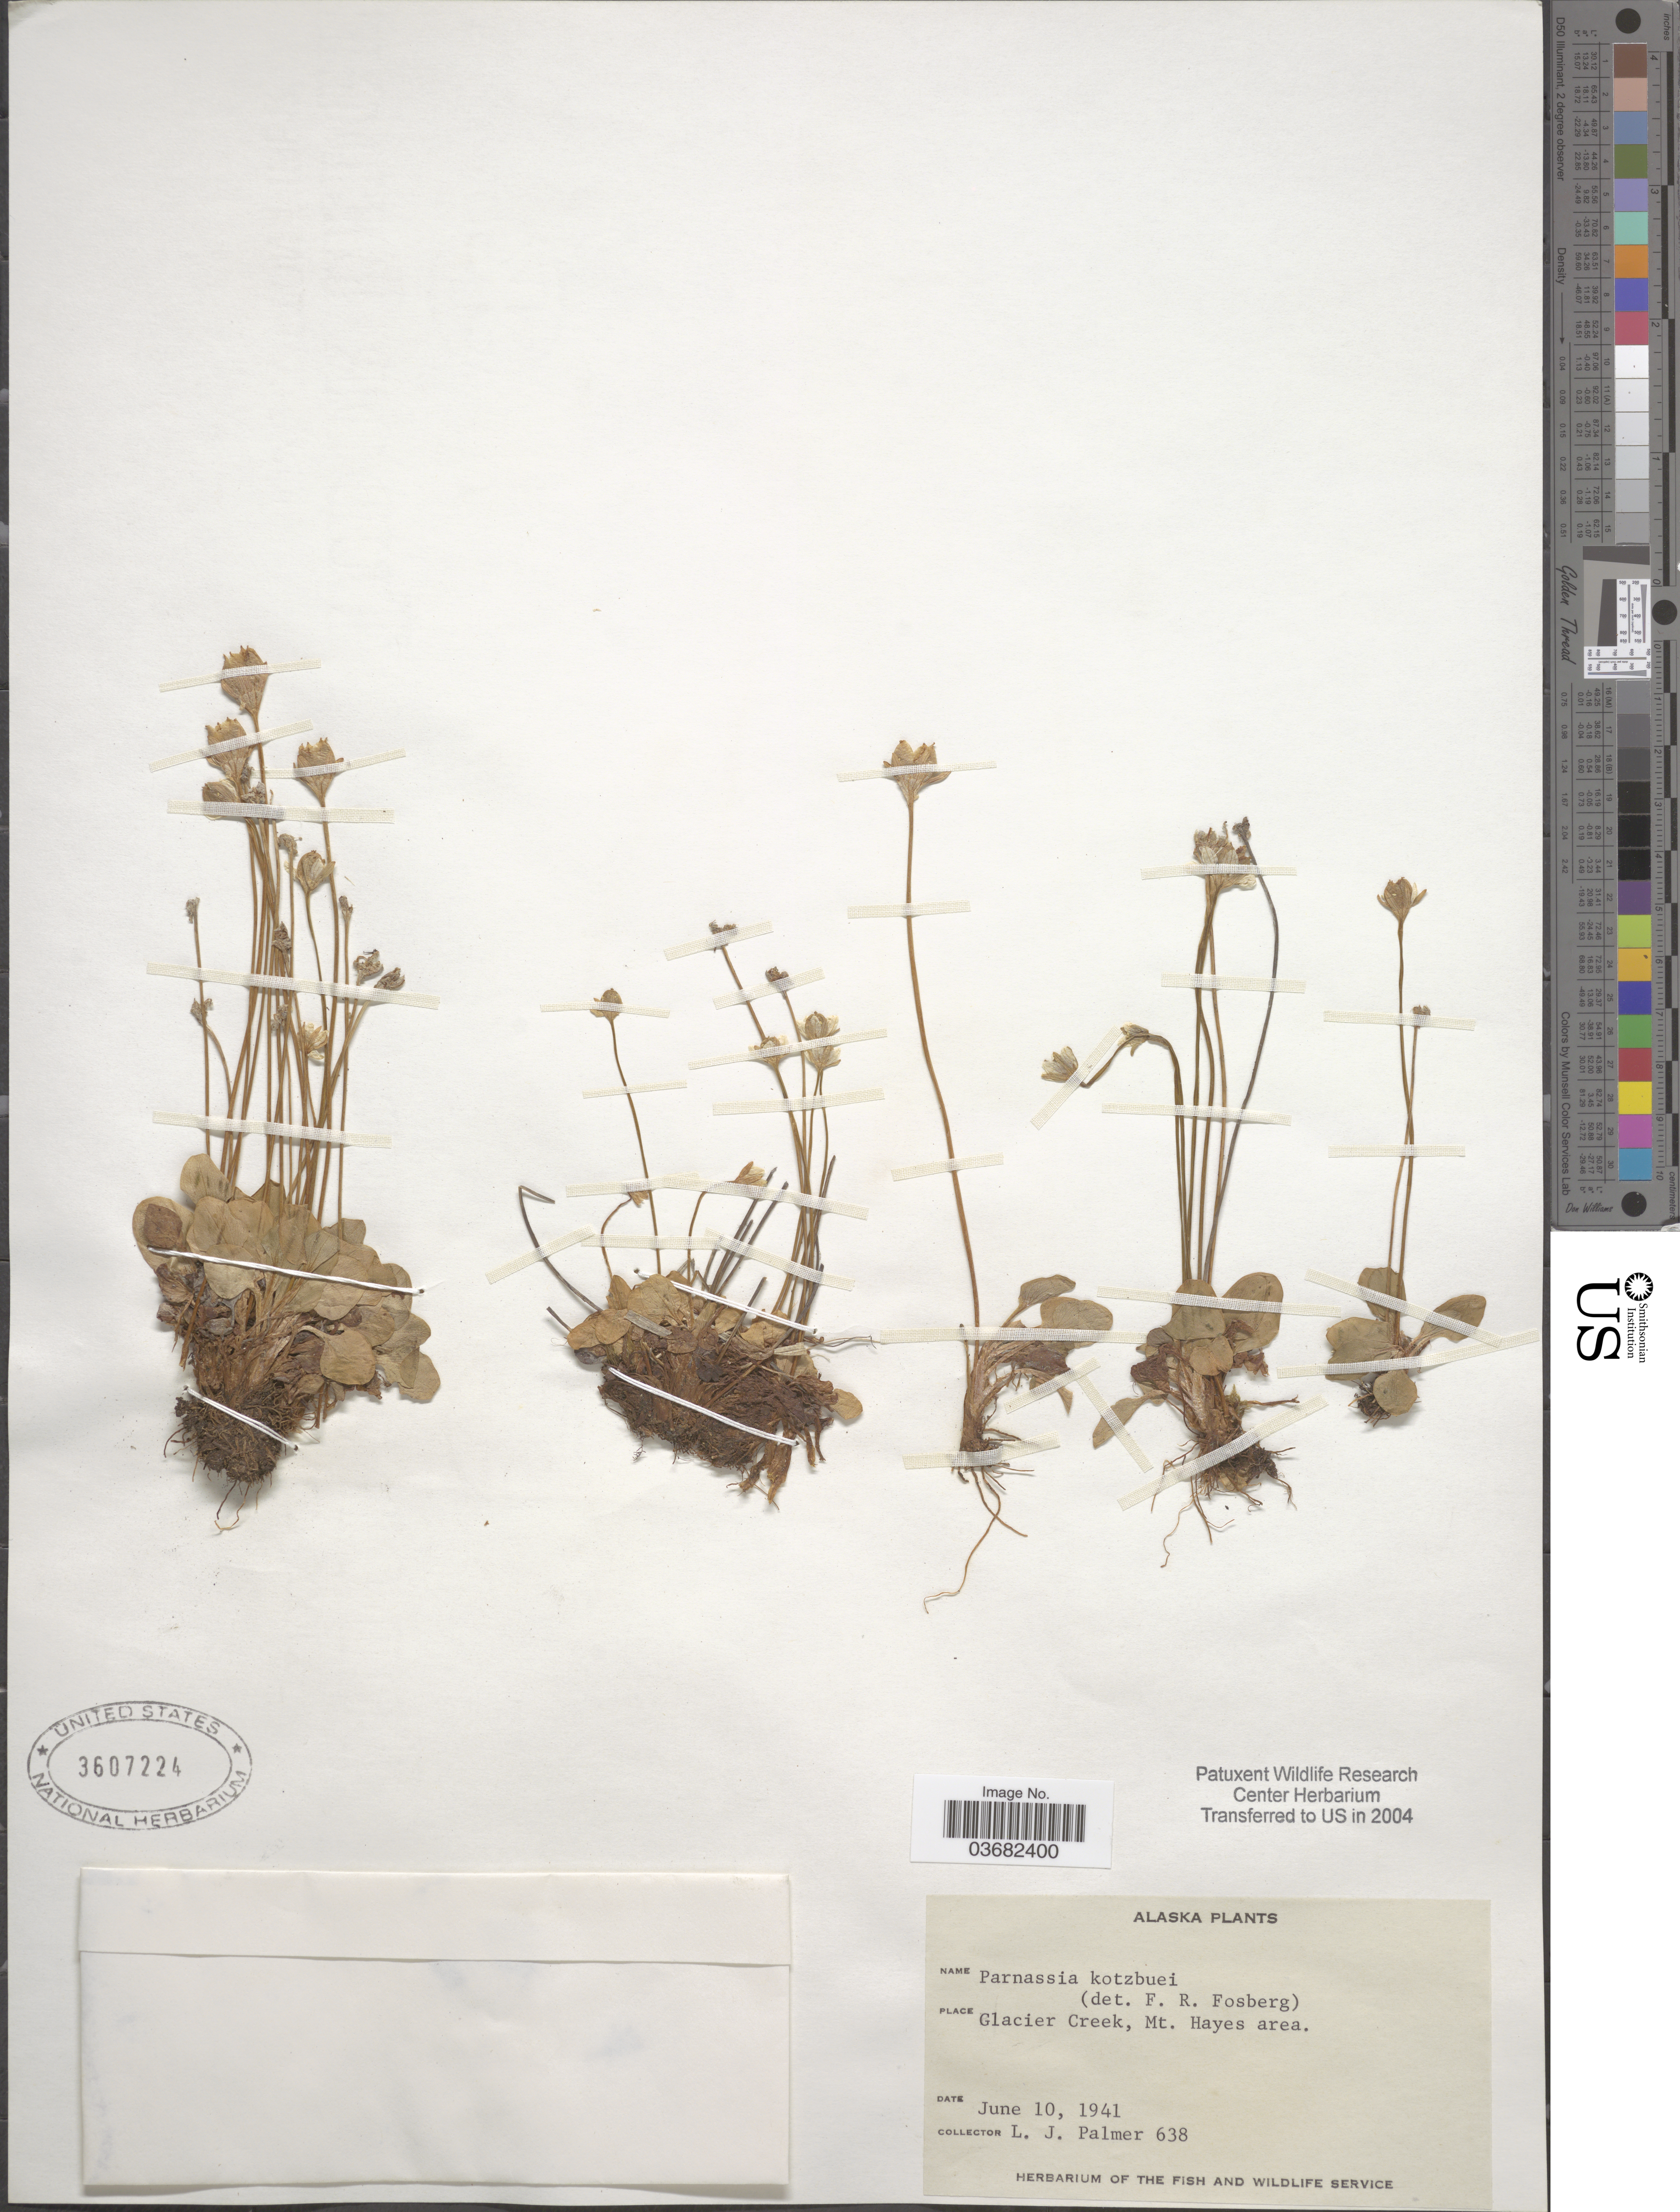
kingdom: Plantae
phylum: Tracheophyta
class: Magnoliopsida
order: Celastrales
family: Parnassiaceae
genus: Parnassia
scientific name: Parnassia kotzebuei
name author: Cham. ex Spreng.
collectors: L. J. Palmer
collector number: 638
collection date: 1941-06-10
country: United States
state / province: Alaska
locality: Glacier Creek, Mt. Hayes area.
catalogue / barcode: US 3607224